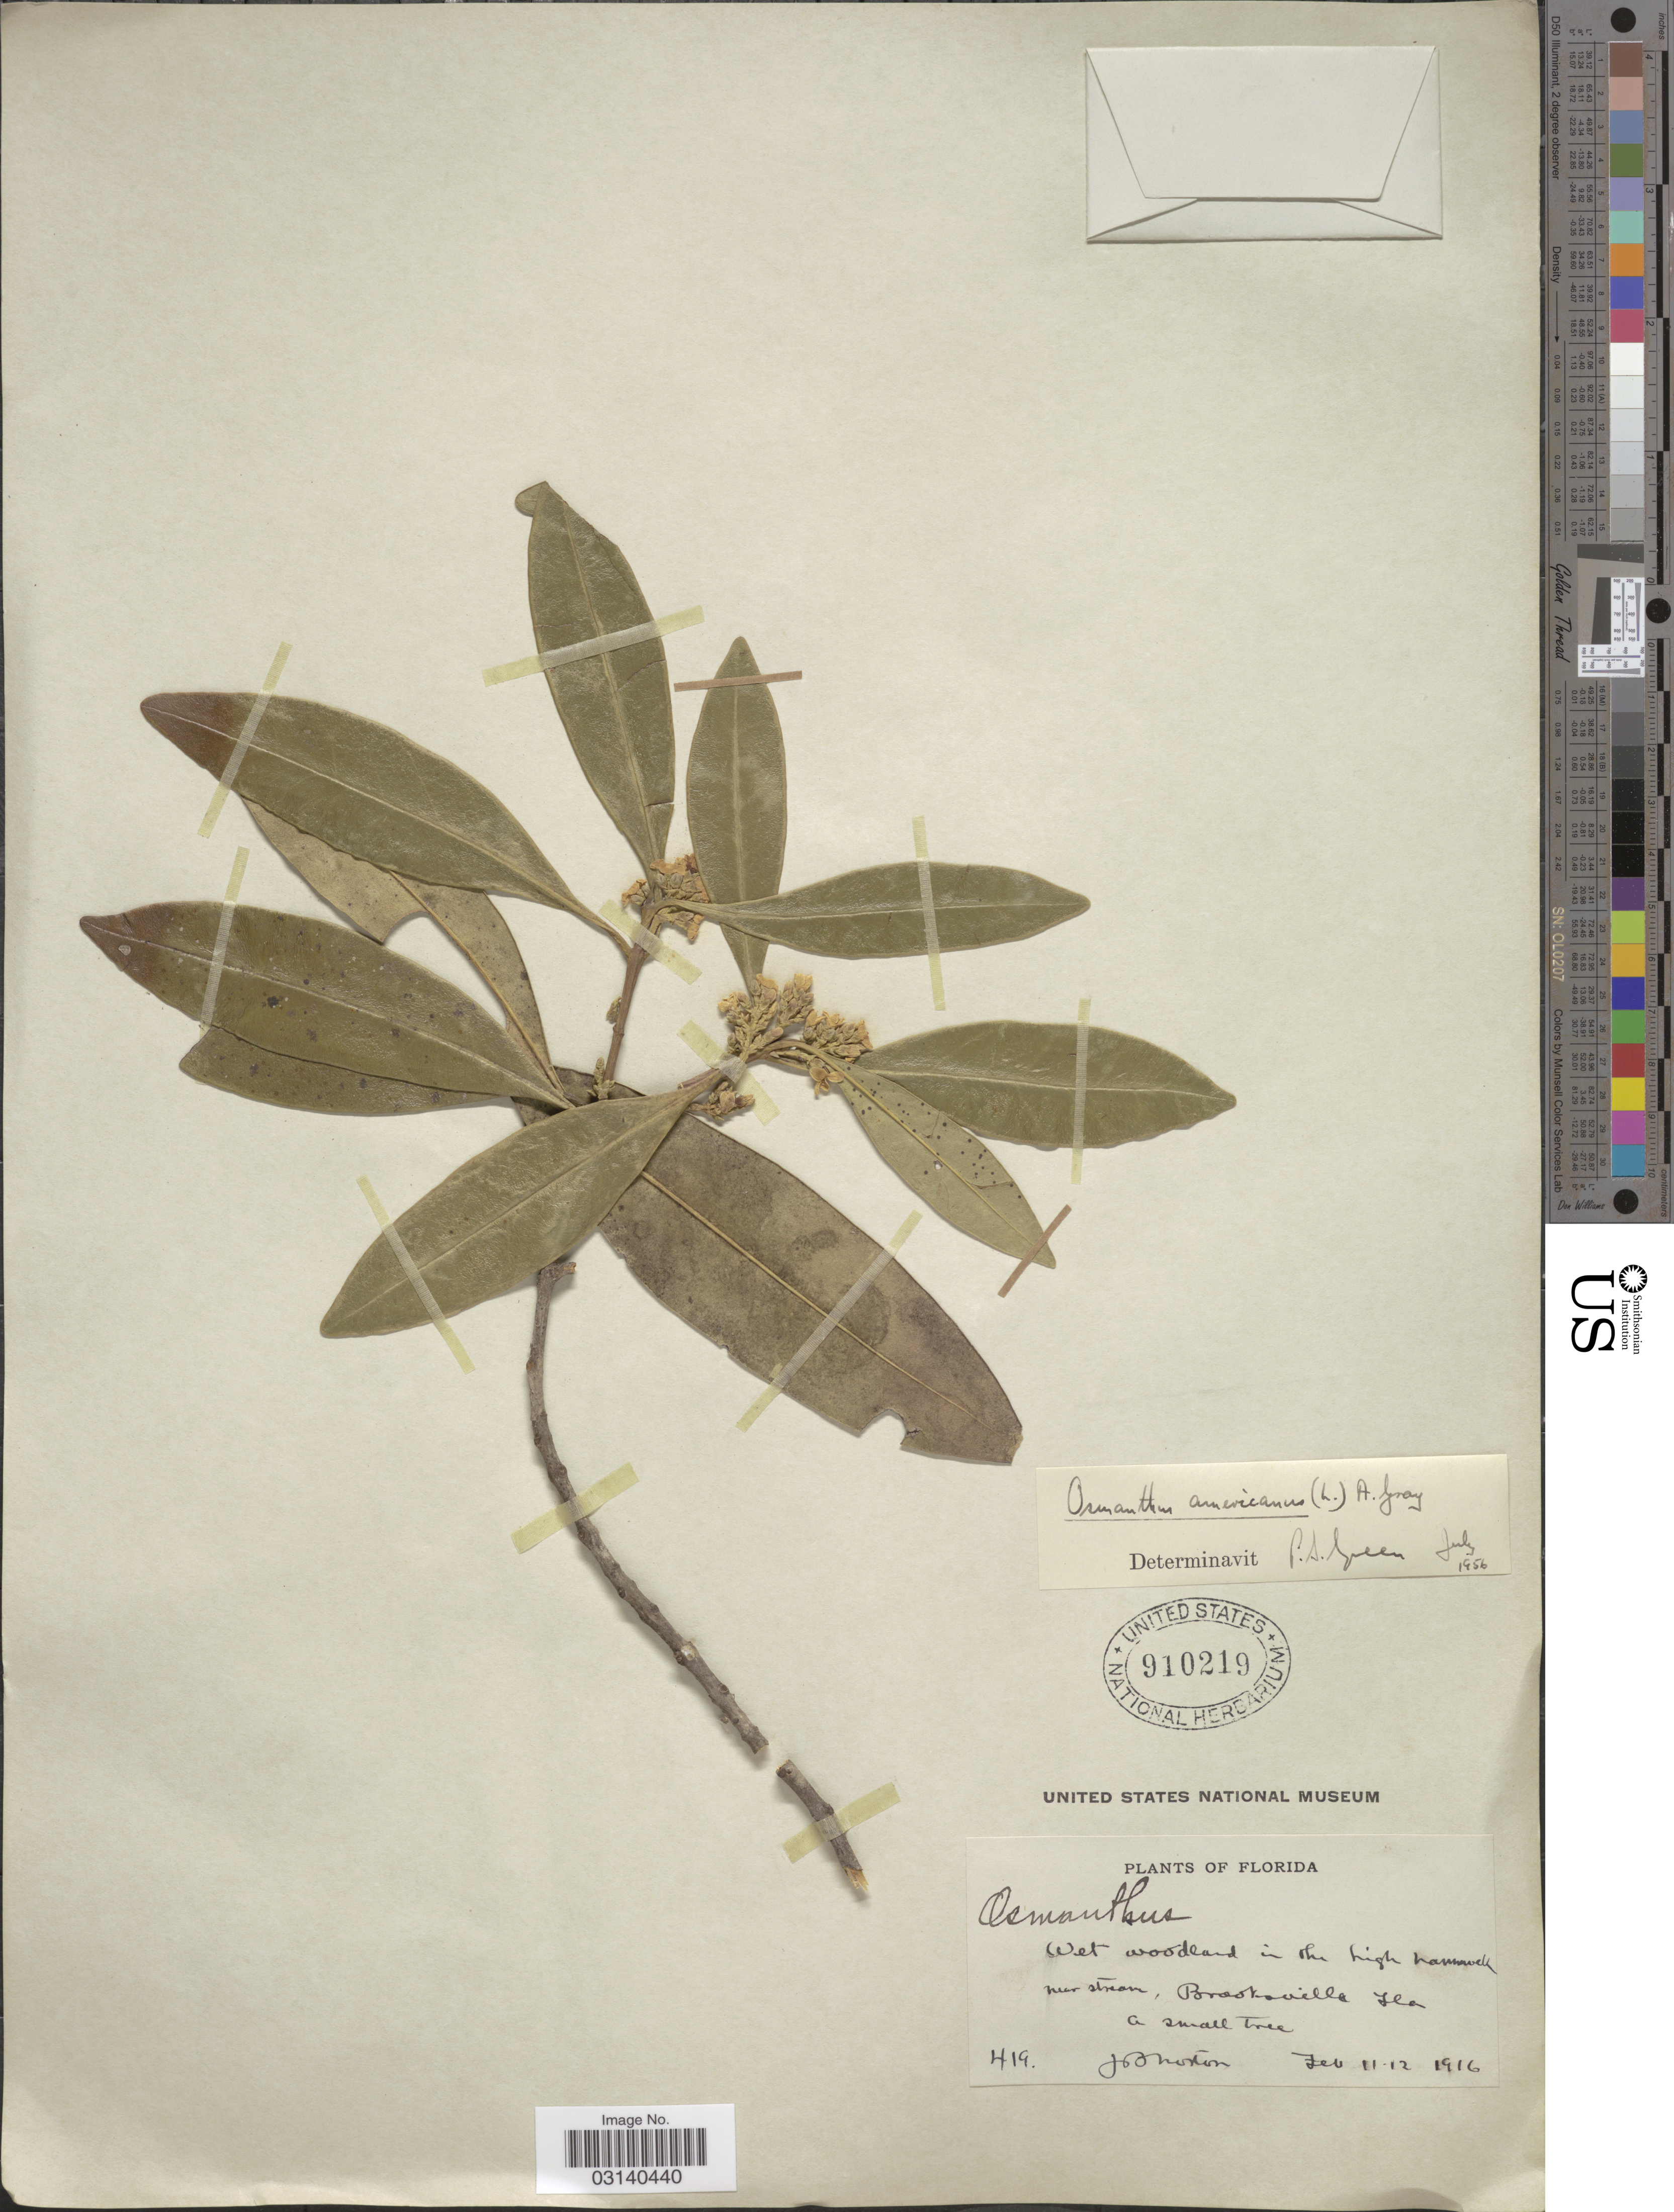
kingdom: Plantae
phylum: Tracheophyta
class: Magnoliopsida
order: Lamiales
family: Oleaceae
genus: Osmanthus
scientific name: Osmanthus americanus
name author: (L.) A. Gray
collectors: J. B. Norton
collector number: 419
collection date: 1916-02-11/1916-02-12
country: United States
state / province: Florida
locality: Wet woodland in the high hammock near stream, Brooksville Fla.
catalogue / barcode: US 910219